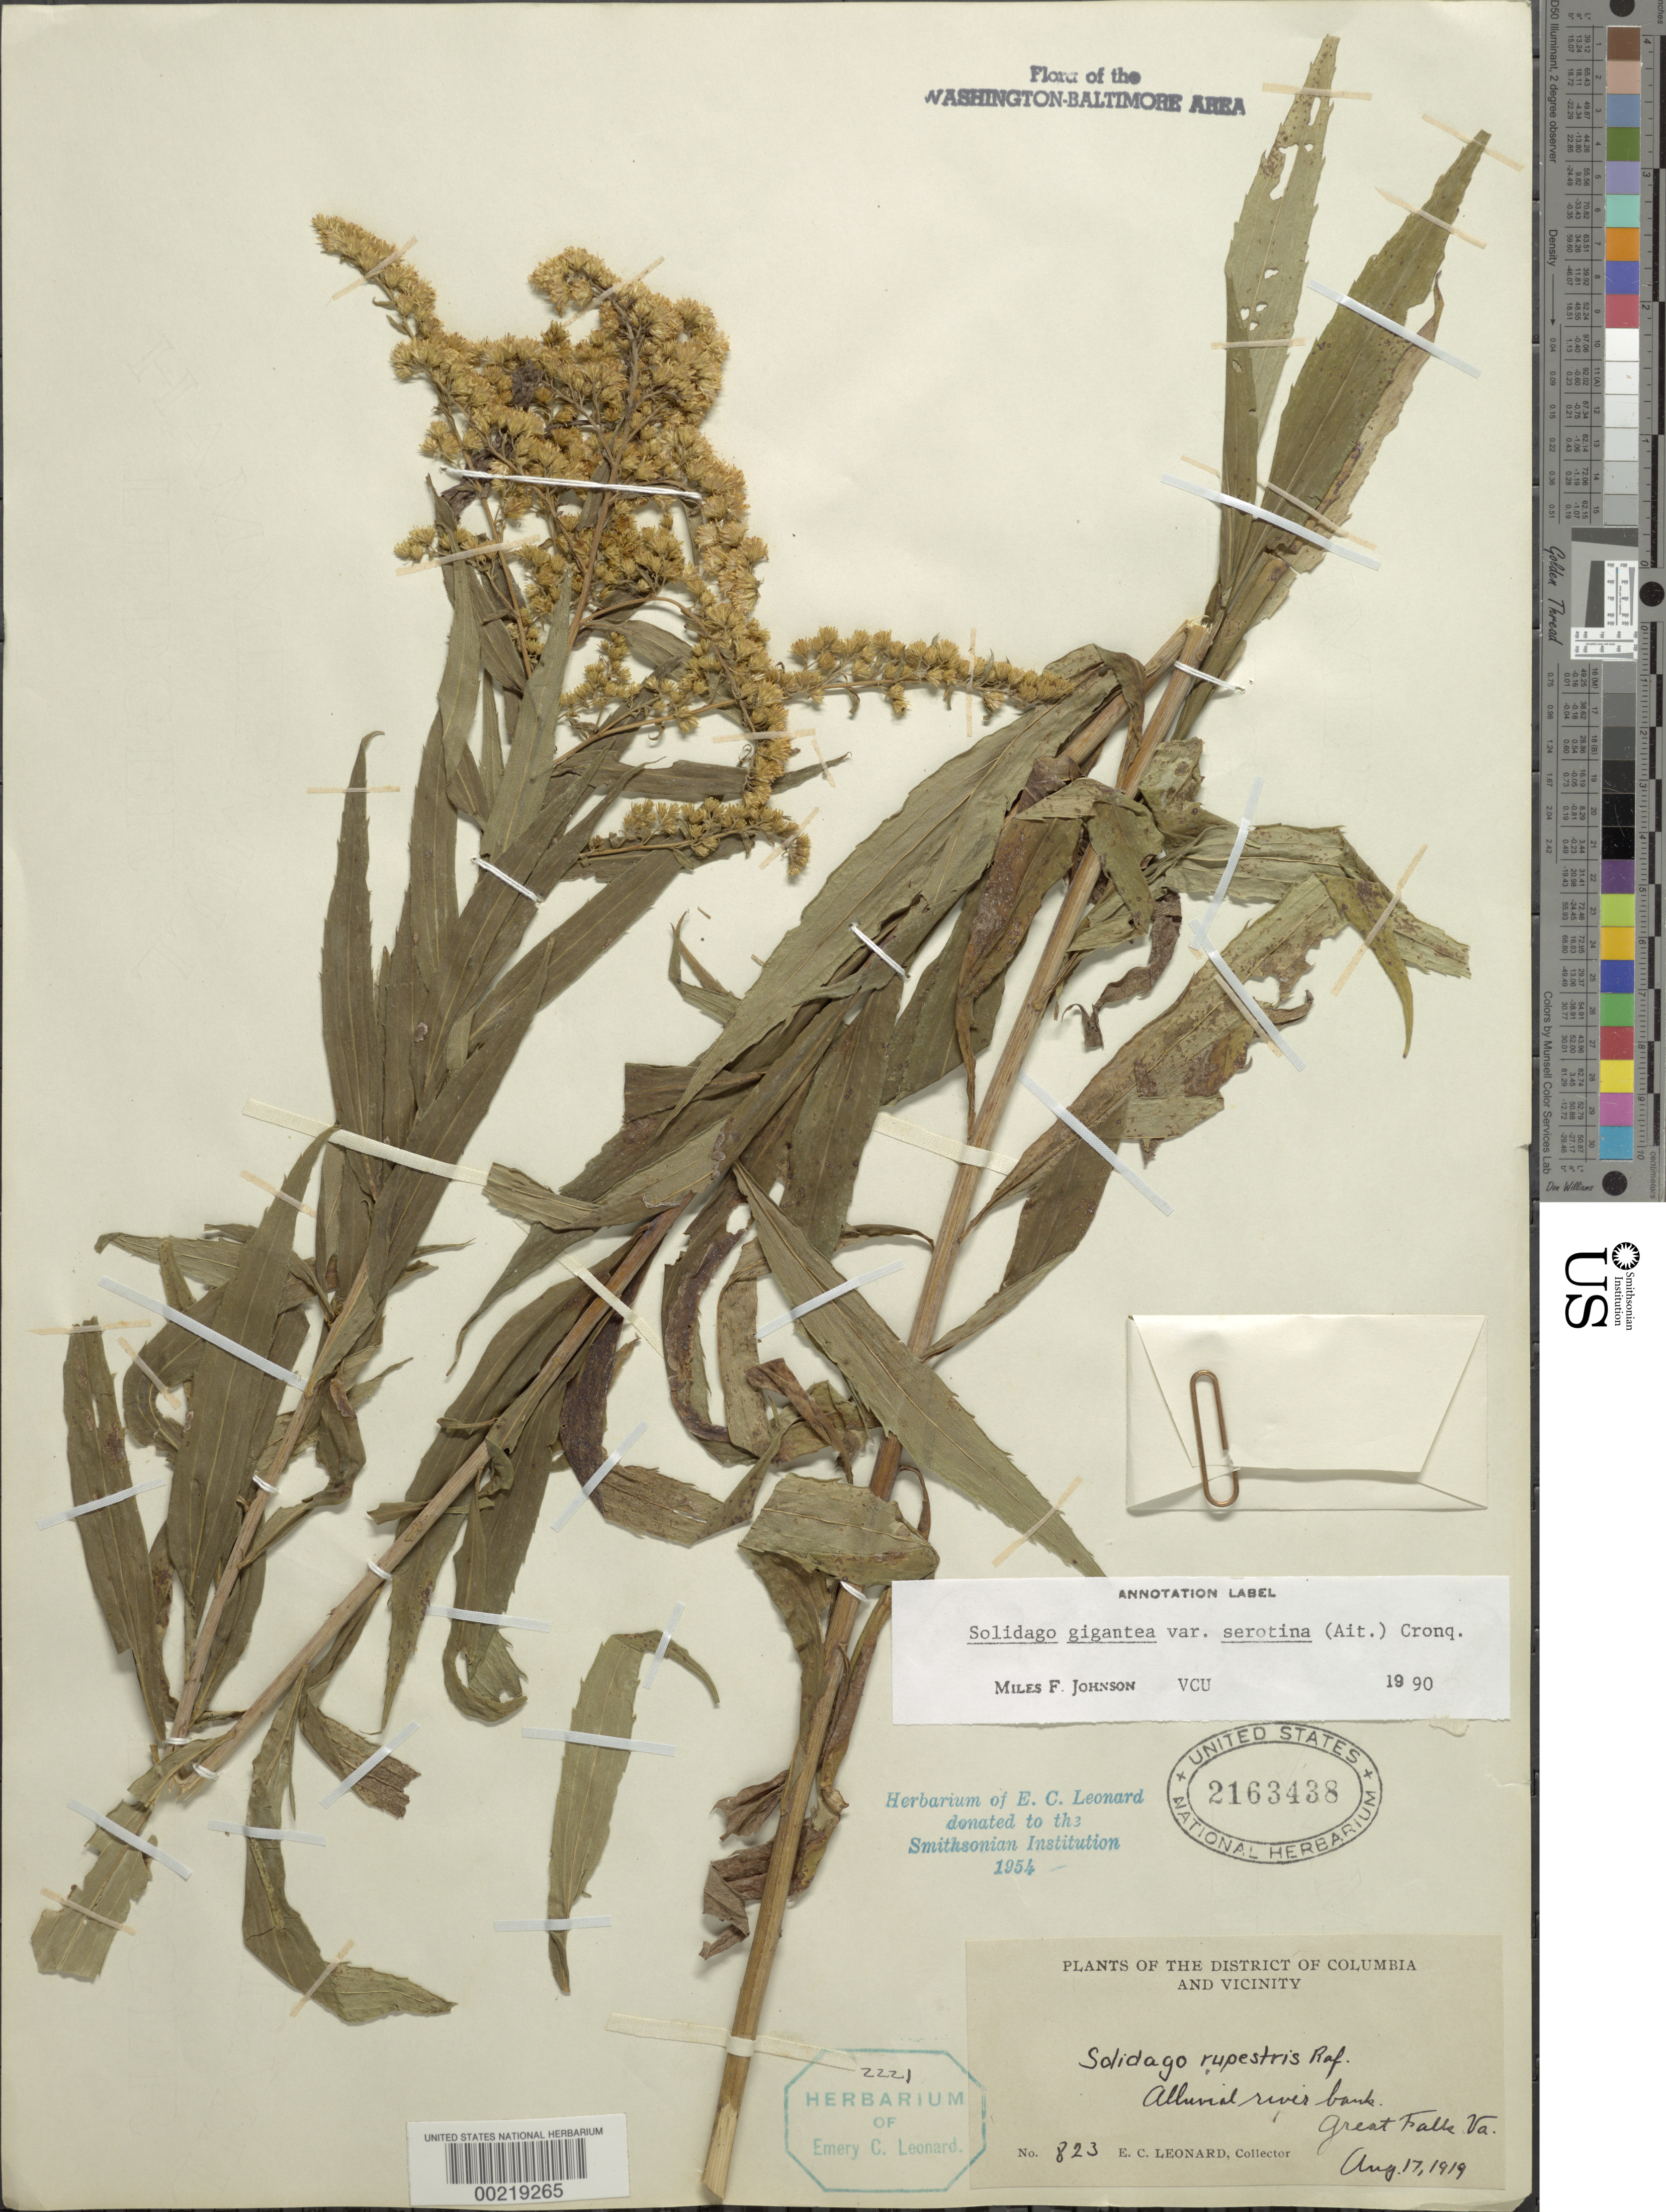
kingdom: Plantae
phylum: Tracheophyta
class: Magnoliopsida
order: Asterales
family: Asteraceae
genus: Solidago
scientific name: Solidago gigantea var. serotina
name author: Fernald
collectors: E. C. Leonard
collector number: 823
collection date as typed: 17 Aug 1919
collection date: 1919-08-17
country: United States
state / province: Virginia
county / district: Fairfax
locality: Great Falls C. & O. Canal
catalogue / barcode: US 2163438